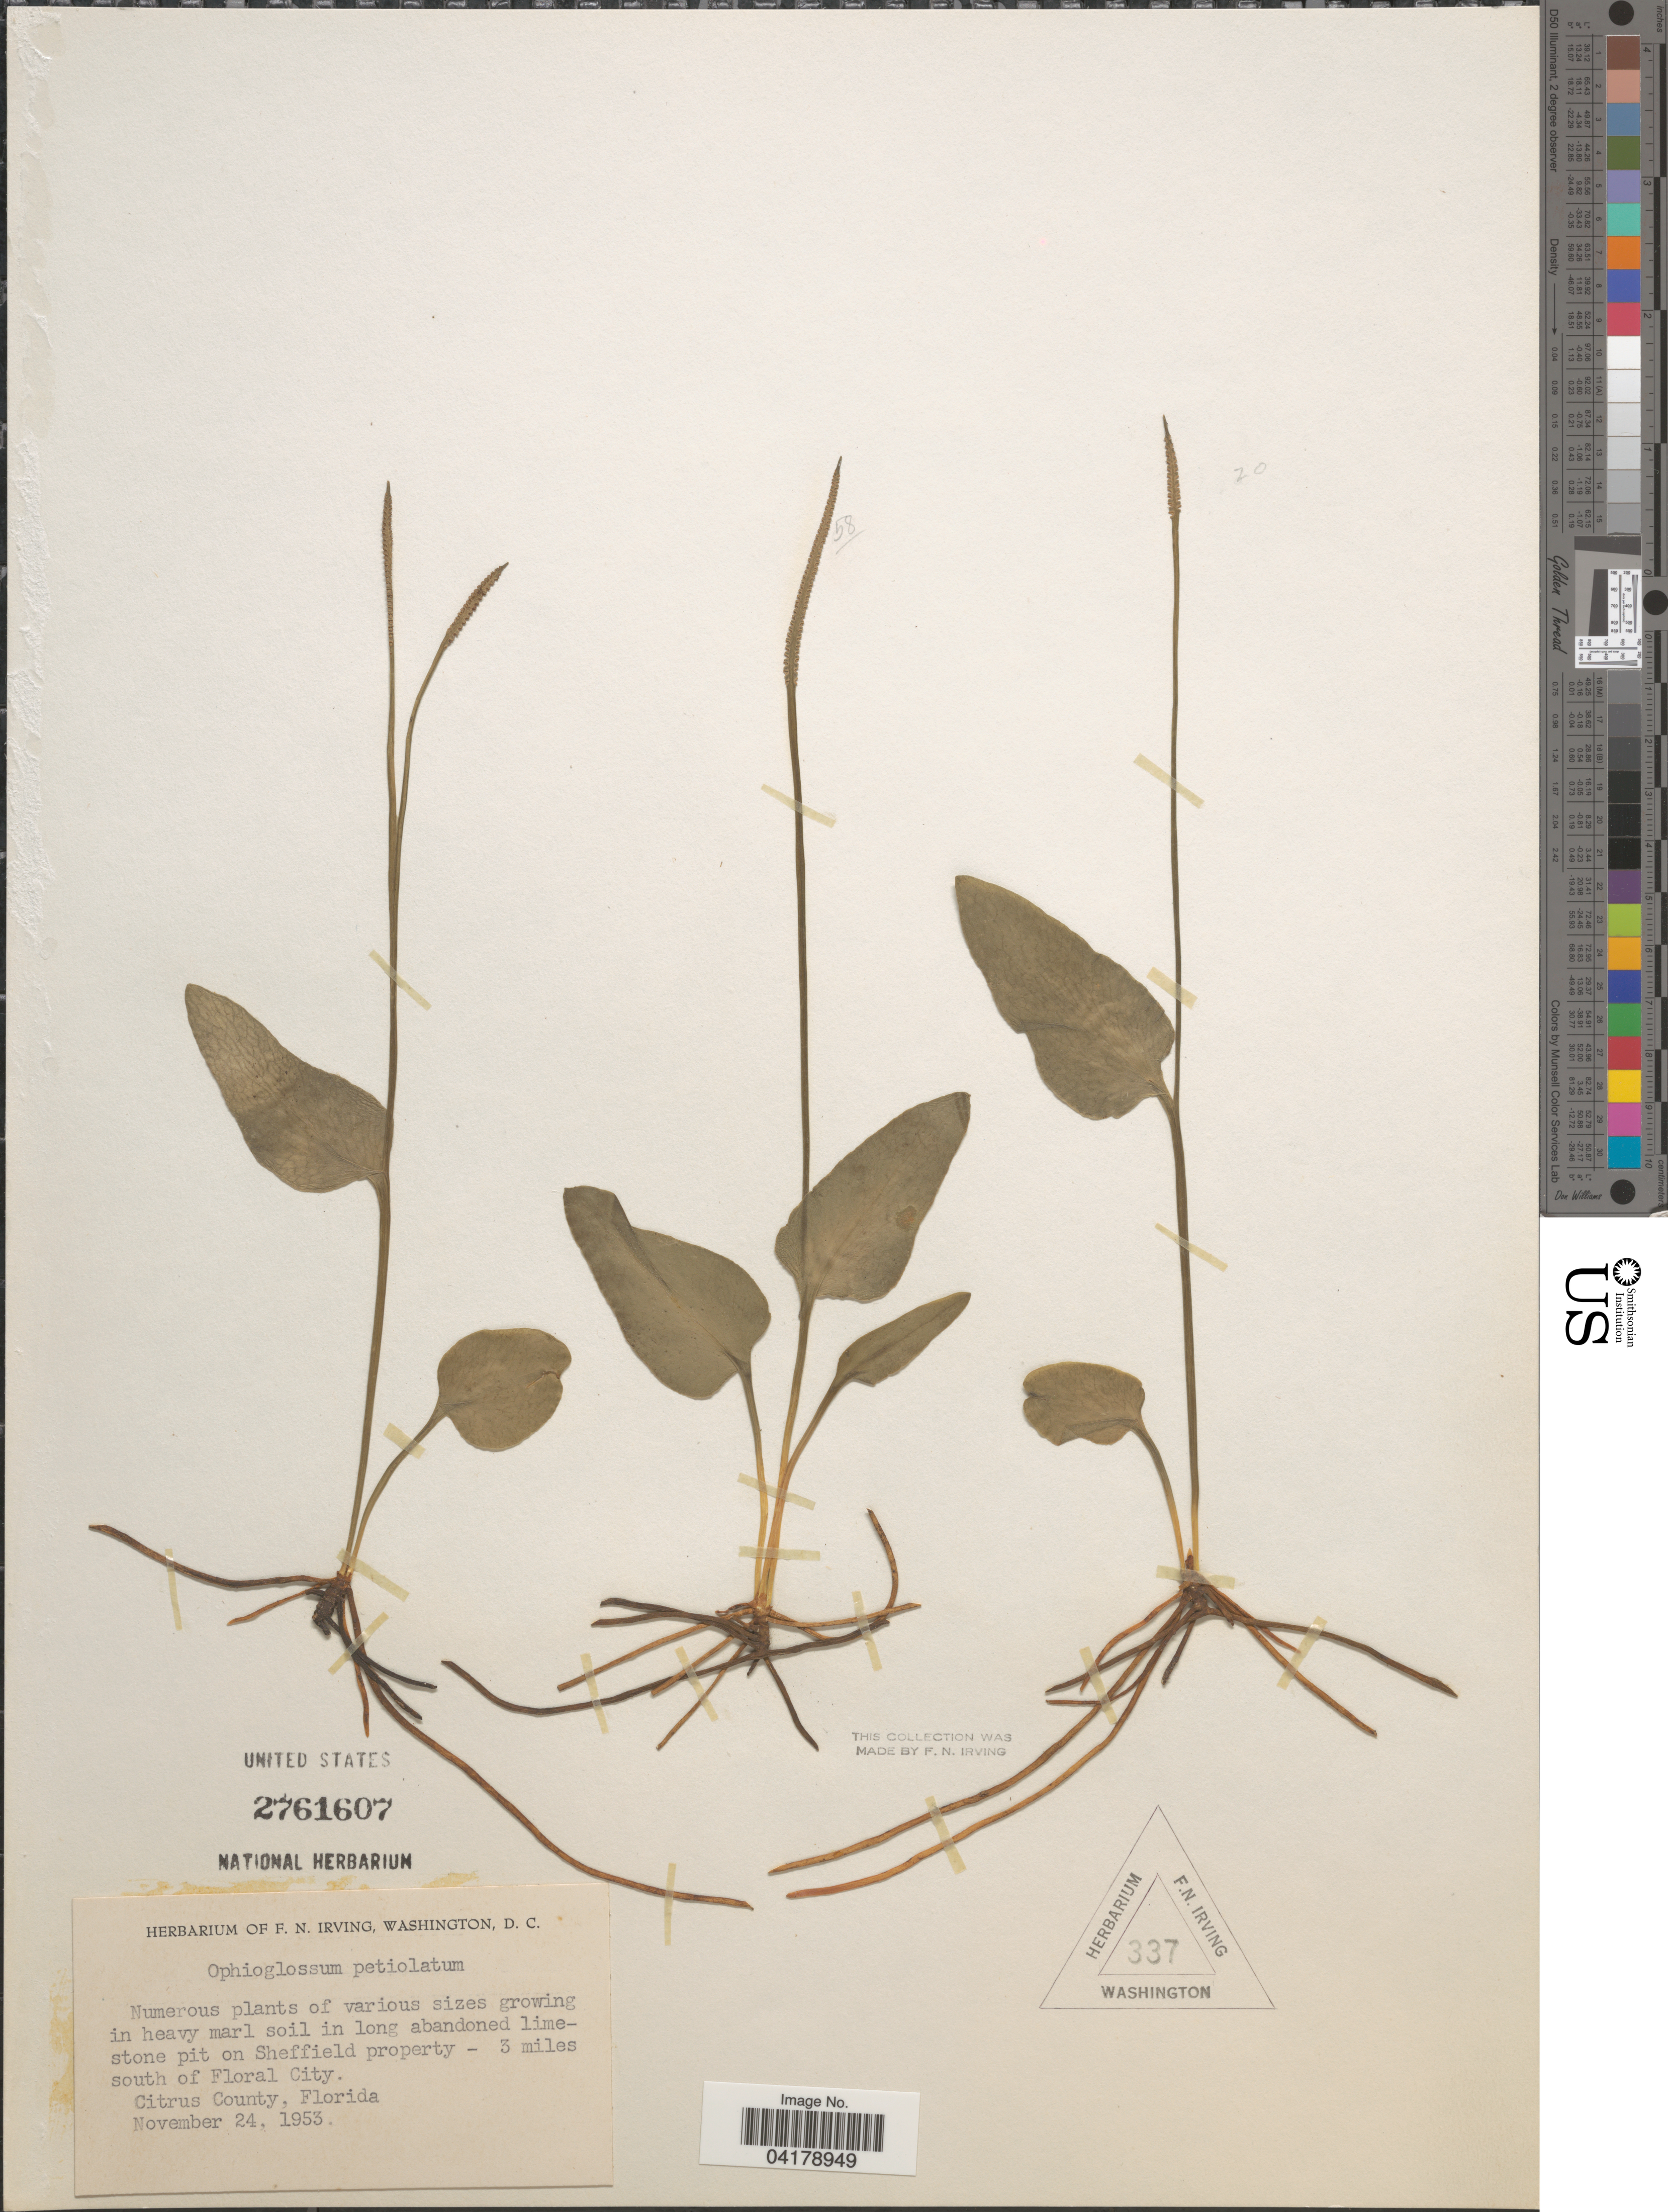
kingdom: Plantae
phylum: Tracheophyta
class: Polypodiopsida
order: Ophioglossales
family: Ophioglossaceae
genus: Ophioglossum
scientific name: Ophioglossum petiolatum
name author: Hook.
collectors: ex herb. F.N. Irving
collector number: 337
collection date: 1953-11-24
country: United States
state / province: Florida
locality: Stone pit on Sheffield property - 3 miles south of Floral City. Citrus County.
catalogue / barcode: US 2761607